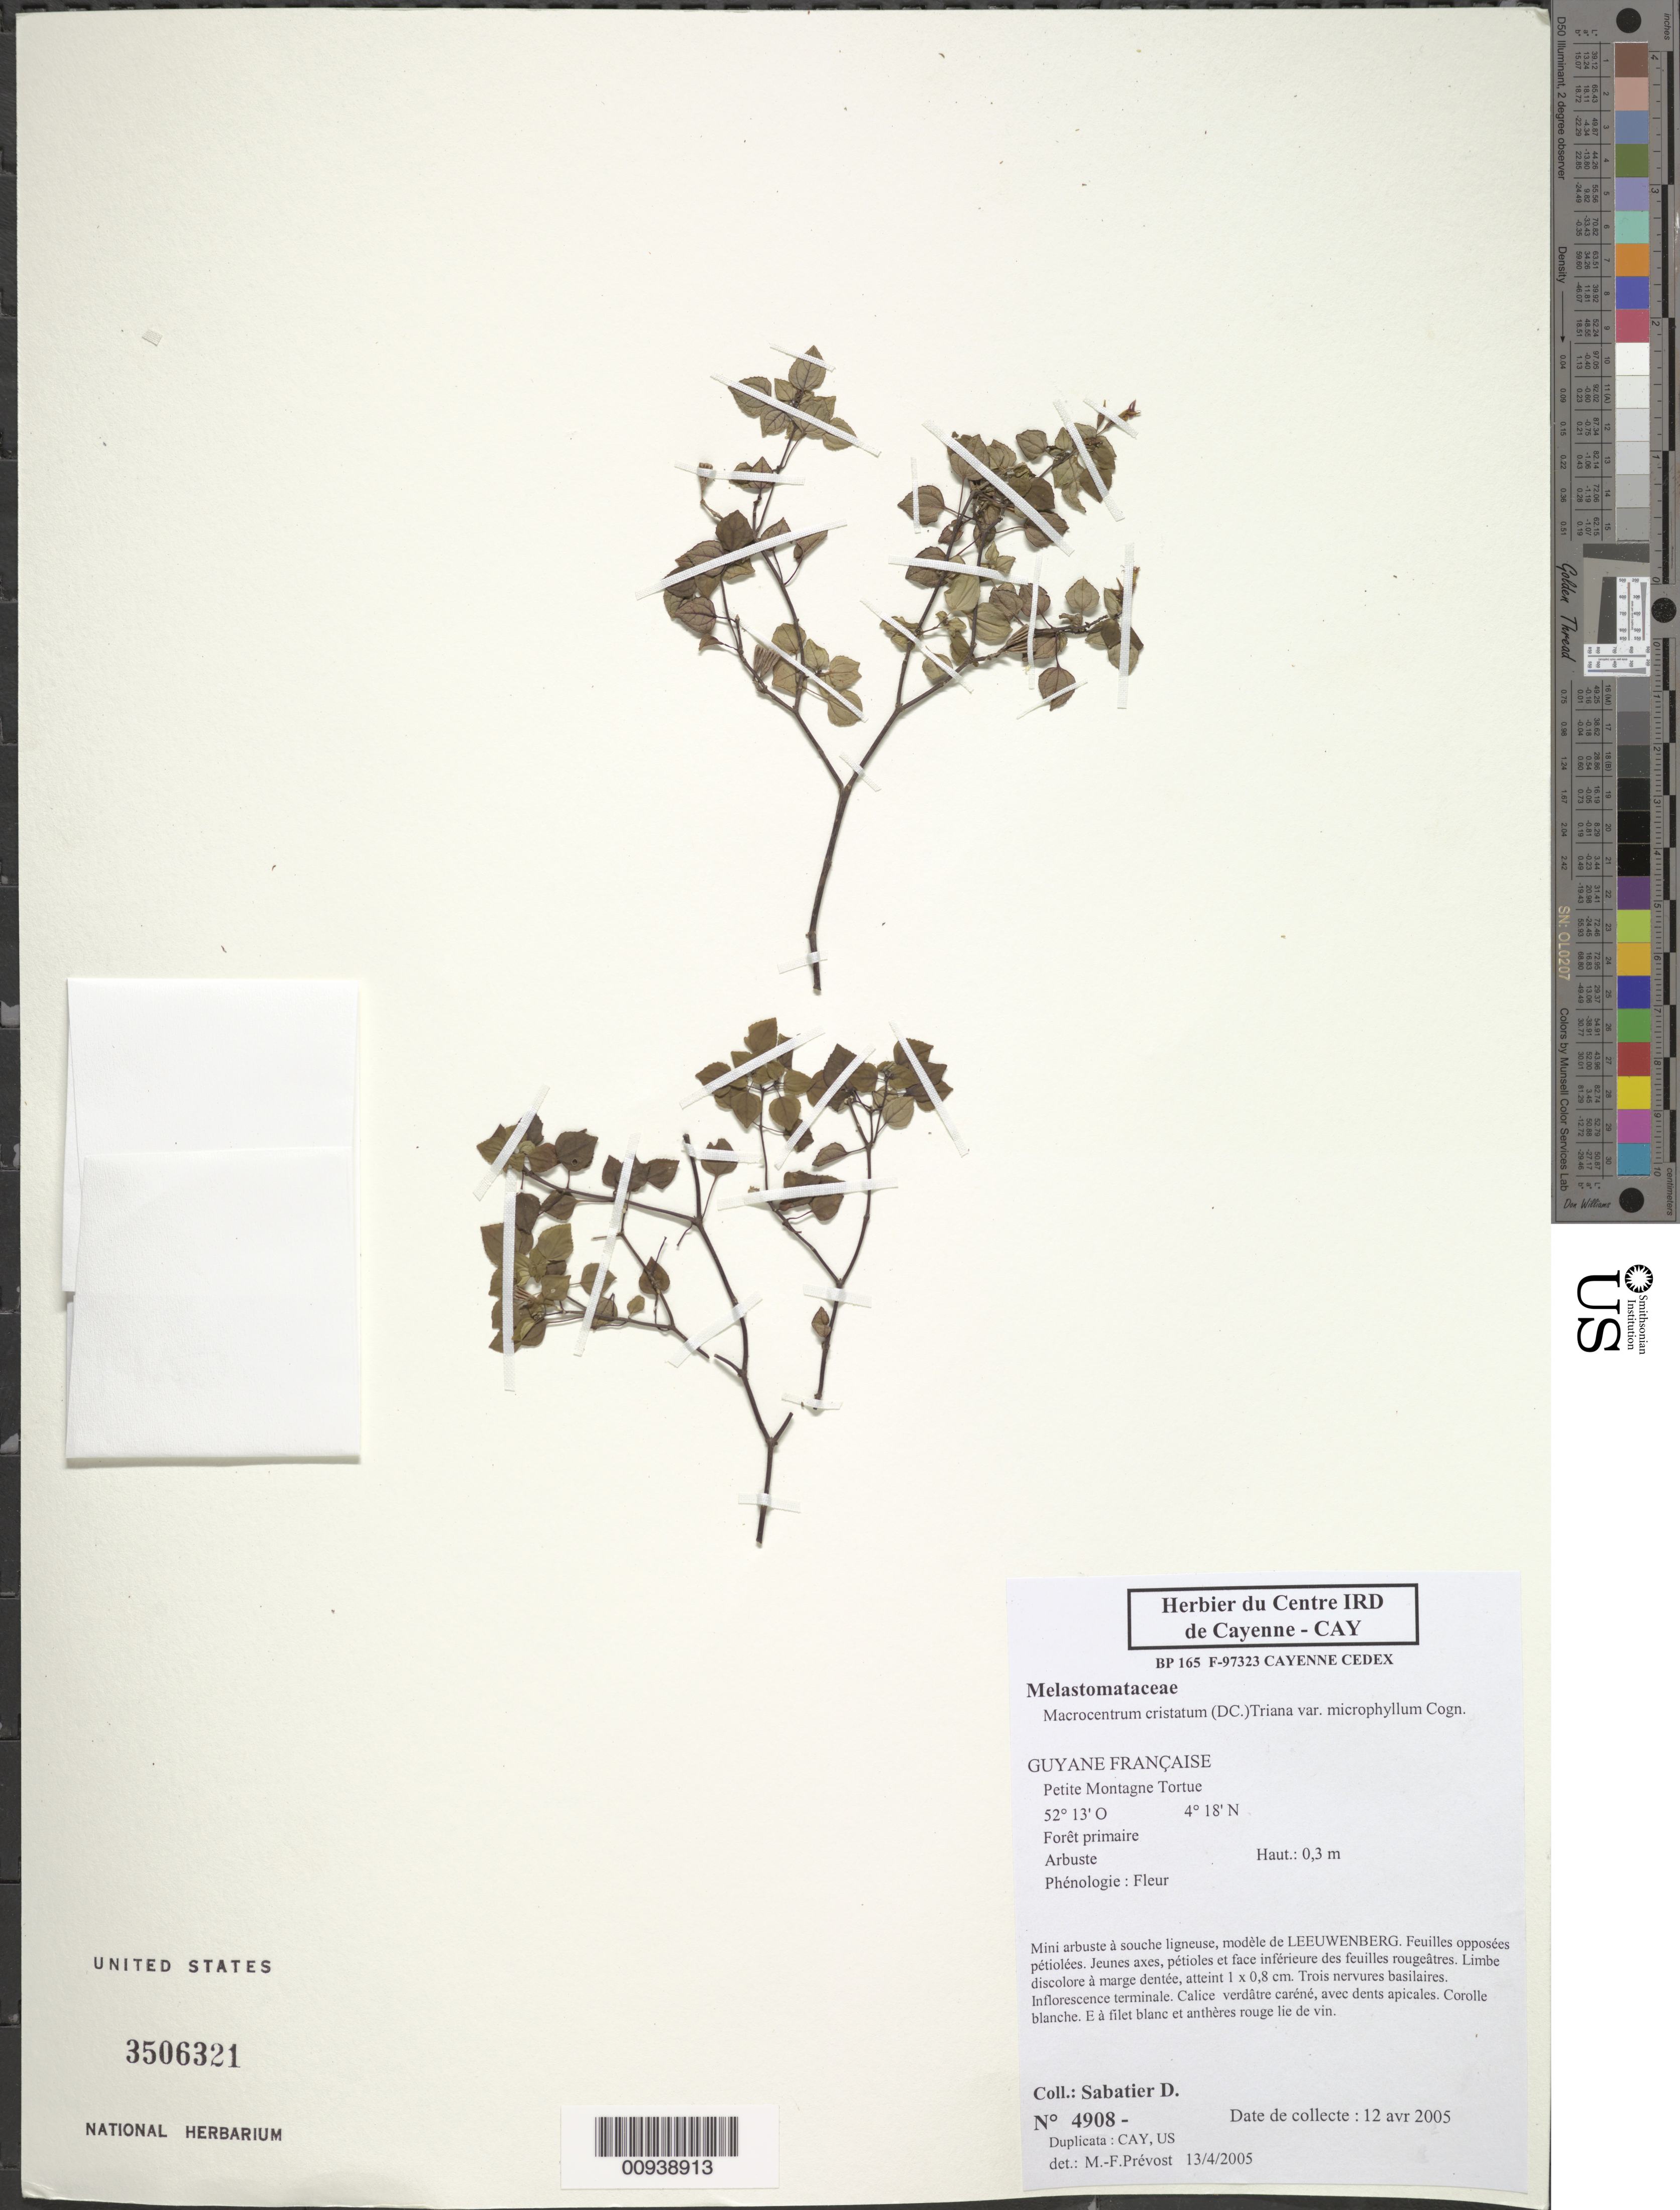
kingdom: Plantae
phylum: Tracheophyta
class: Magnoliopsida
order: Myrtales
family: Melastomataceae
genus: Macrocentrum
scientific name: Macrocentrum cristatum var. microphyllum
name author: Cogn.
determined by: Prévost, M.-F.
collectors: D. Sabatier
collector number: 4908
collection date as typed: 12-Apr-05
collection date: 2005-04-12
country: French Guiana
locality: Petite Montagne Tortue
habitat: Forêt primaire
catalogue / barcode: US 3506321